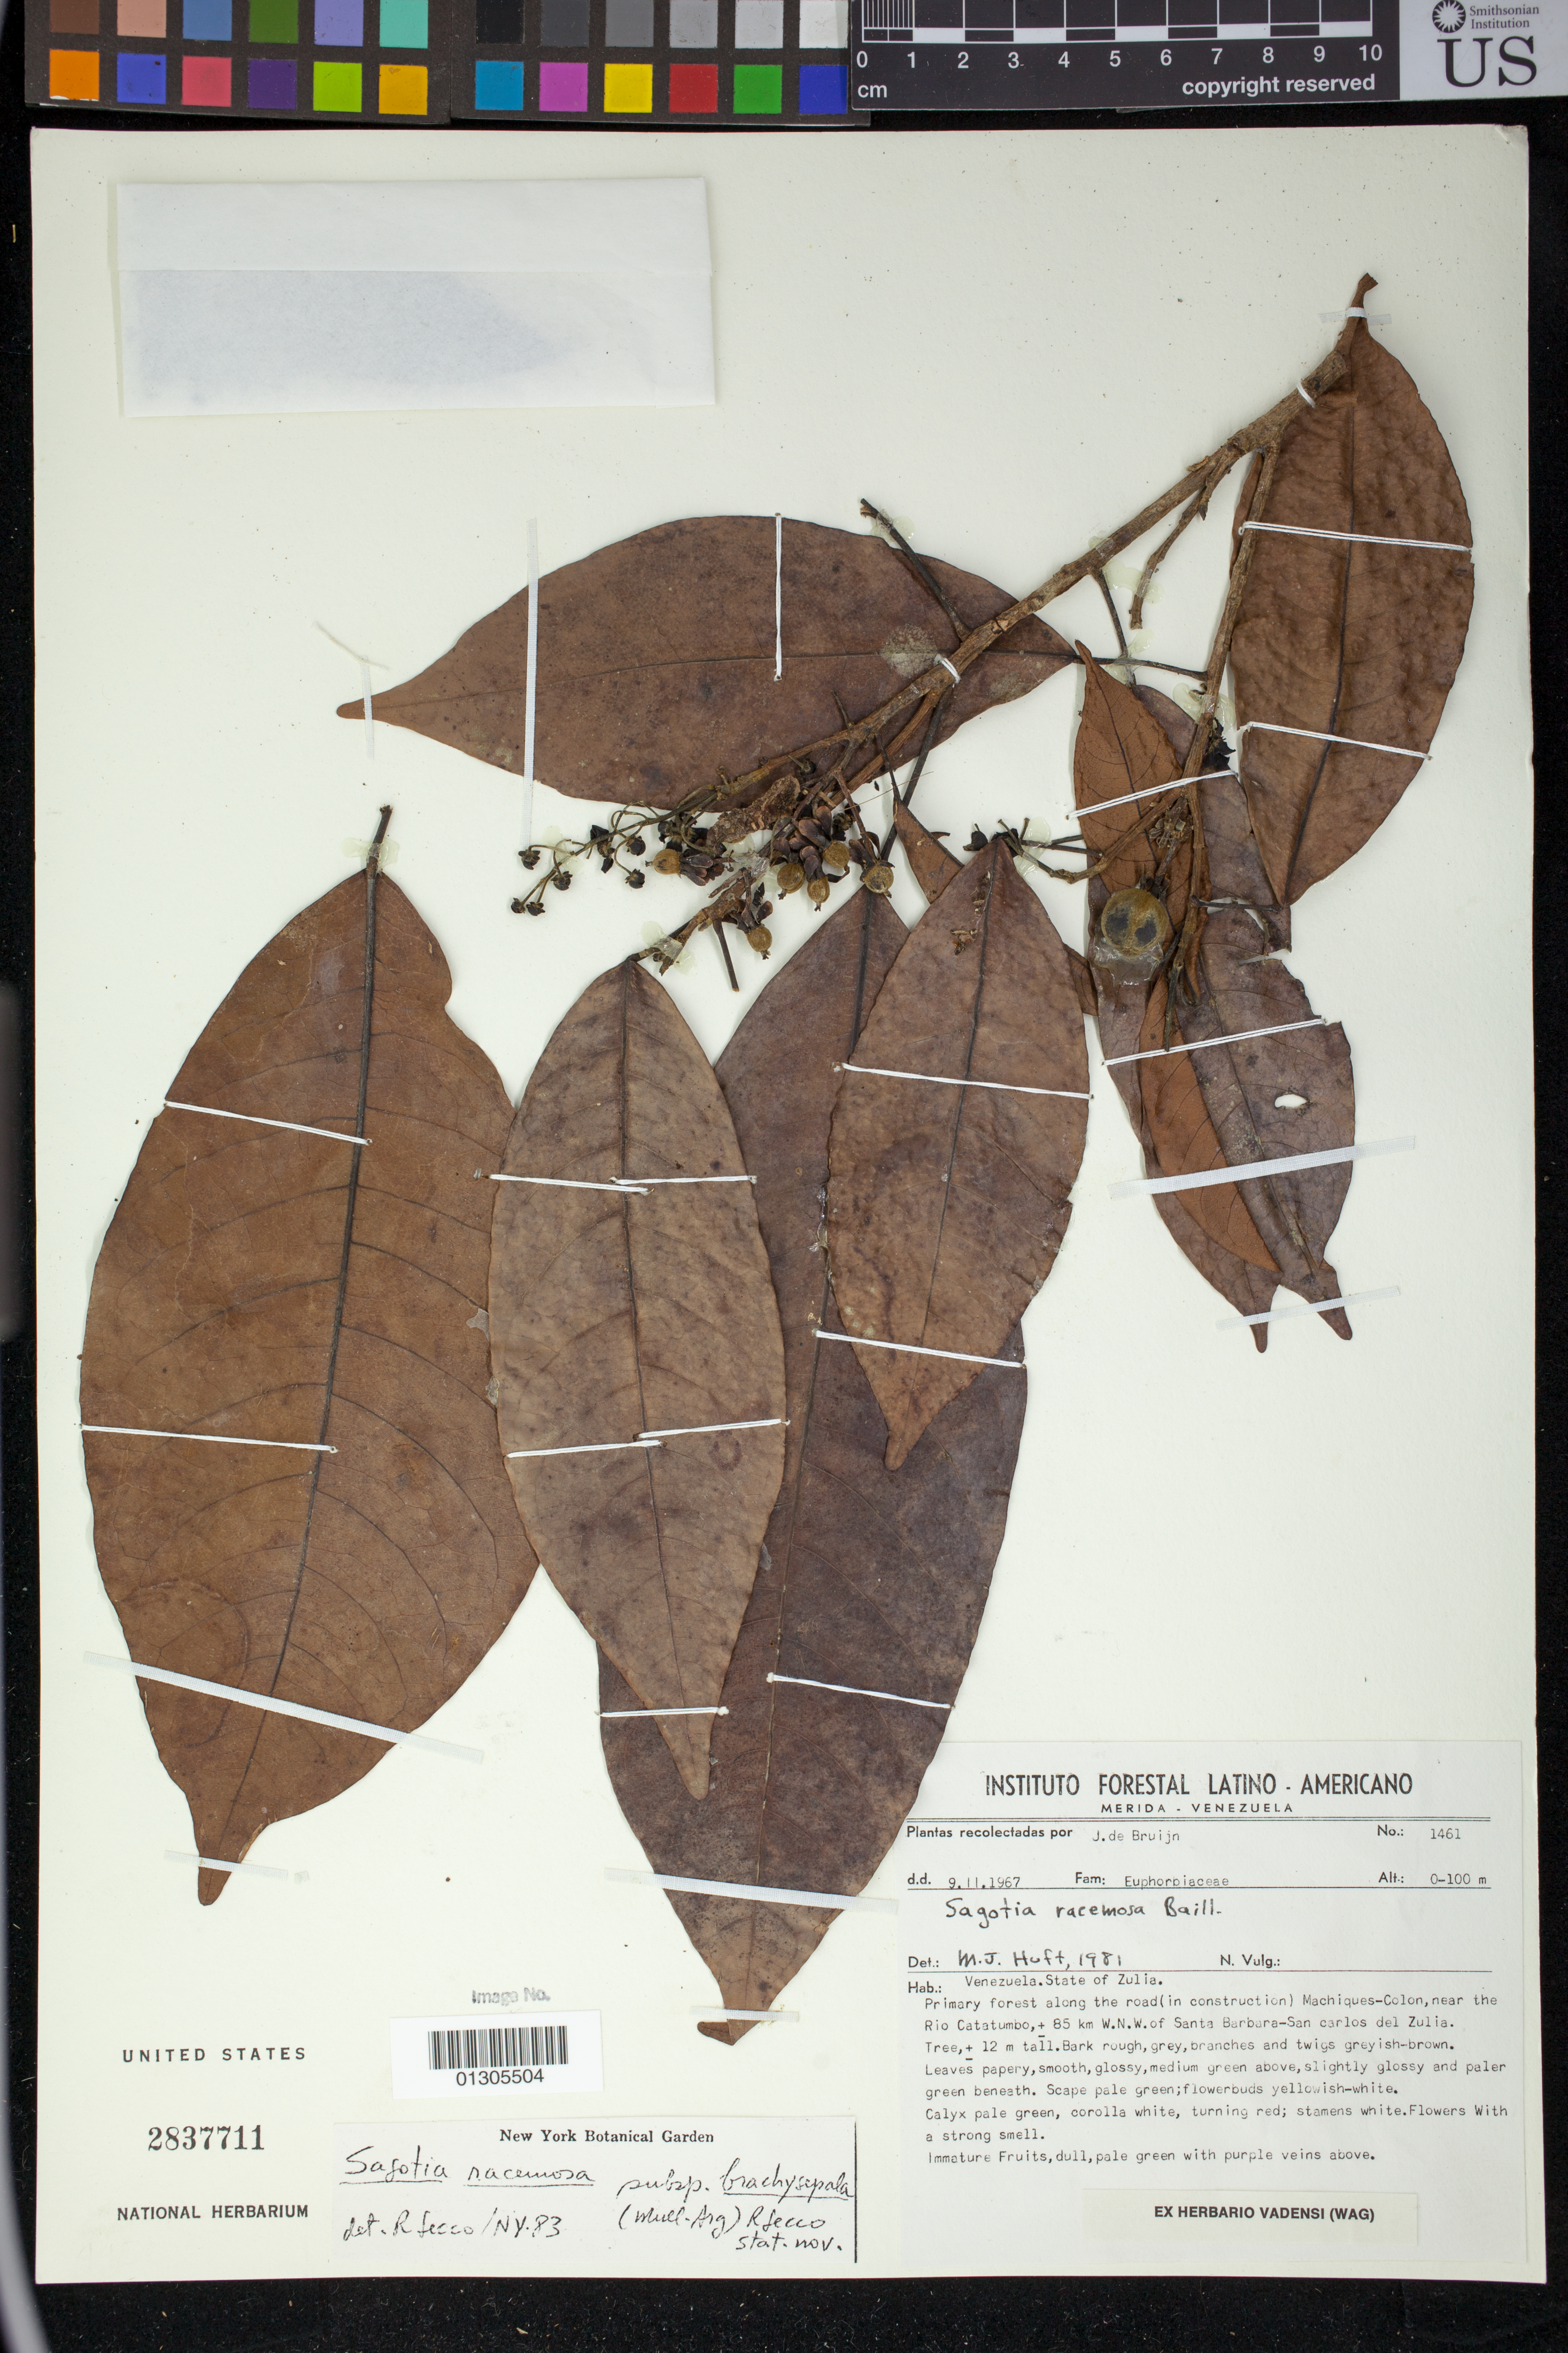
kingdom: Plantae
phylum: Tracheophyta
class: Magnoliopsida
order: Malpighiales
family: Euphorbiaceae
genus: Sagotia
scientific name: Sagotia racemosa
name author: Baill.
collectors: J. Bruijn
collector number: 1461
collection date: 1967-11-09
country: Venezuela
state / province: Zulia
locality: Primary forest along the road (in construction) Machiques-Colon, near the Rio Catatumbo, 85 km W.N.W. of Santa Barbara-San Carlos del Zulia.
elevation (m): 0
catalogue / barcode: US 2837711